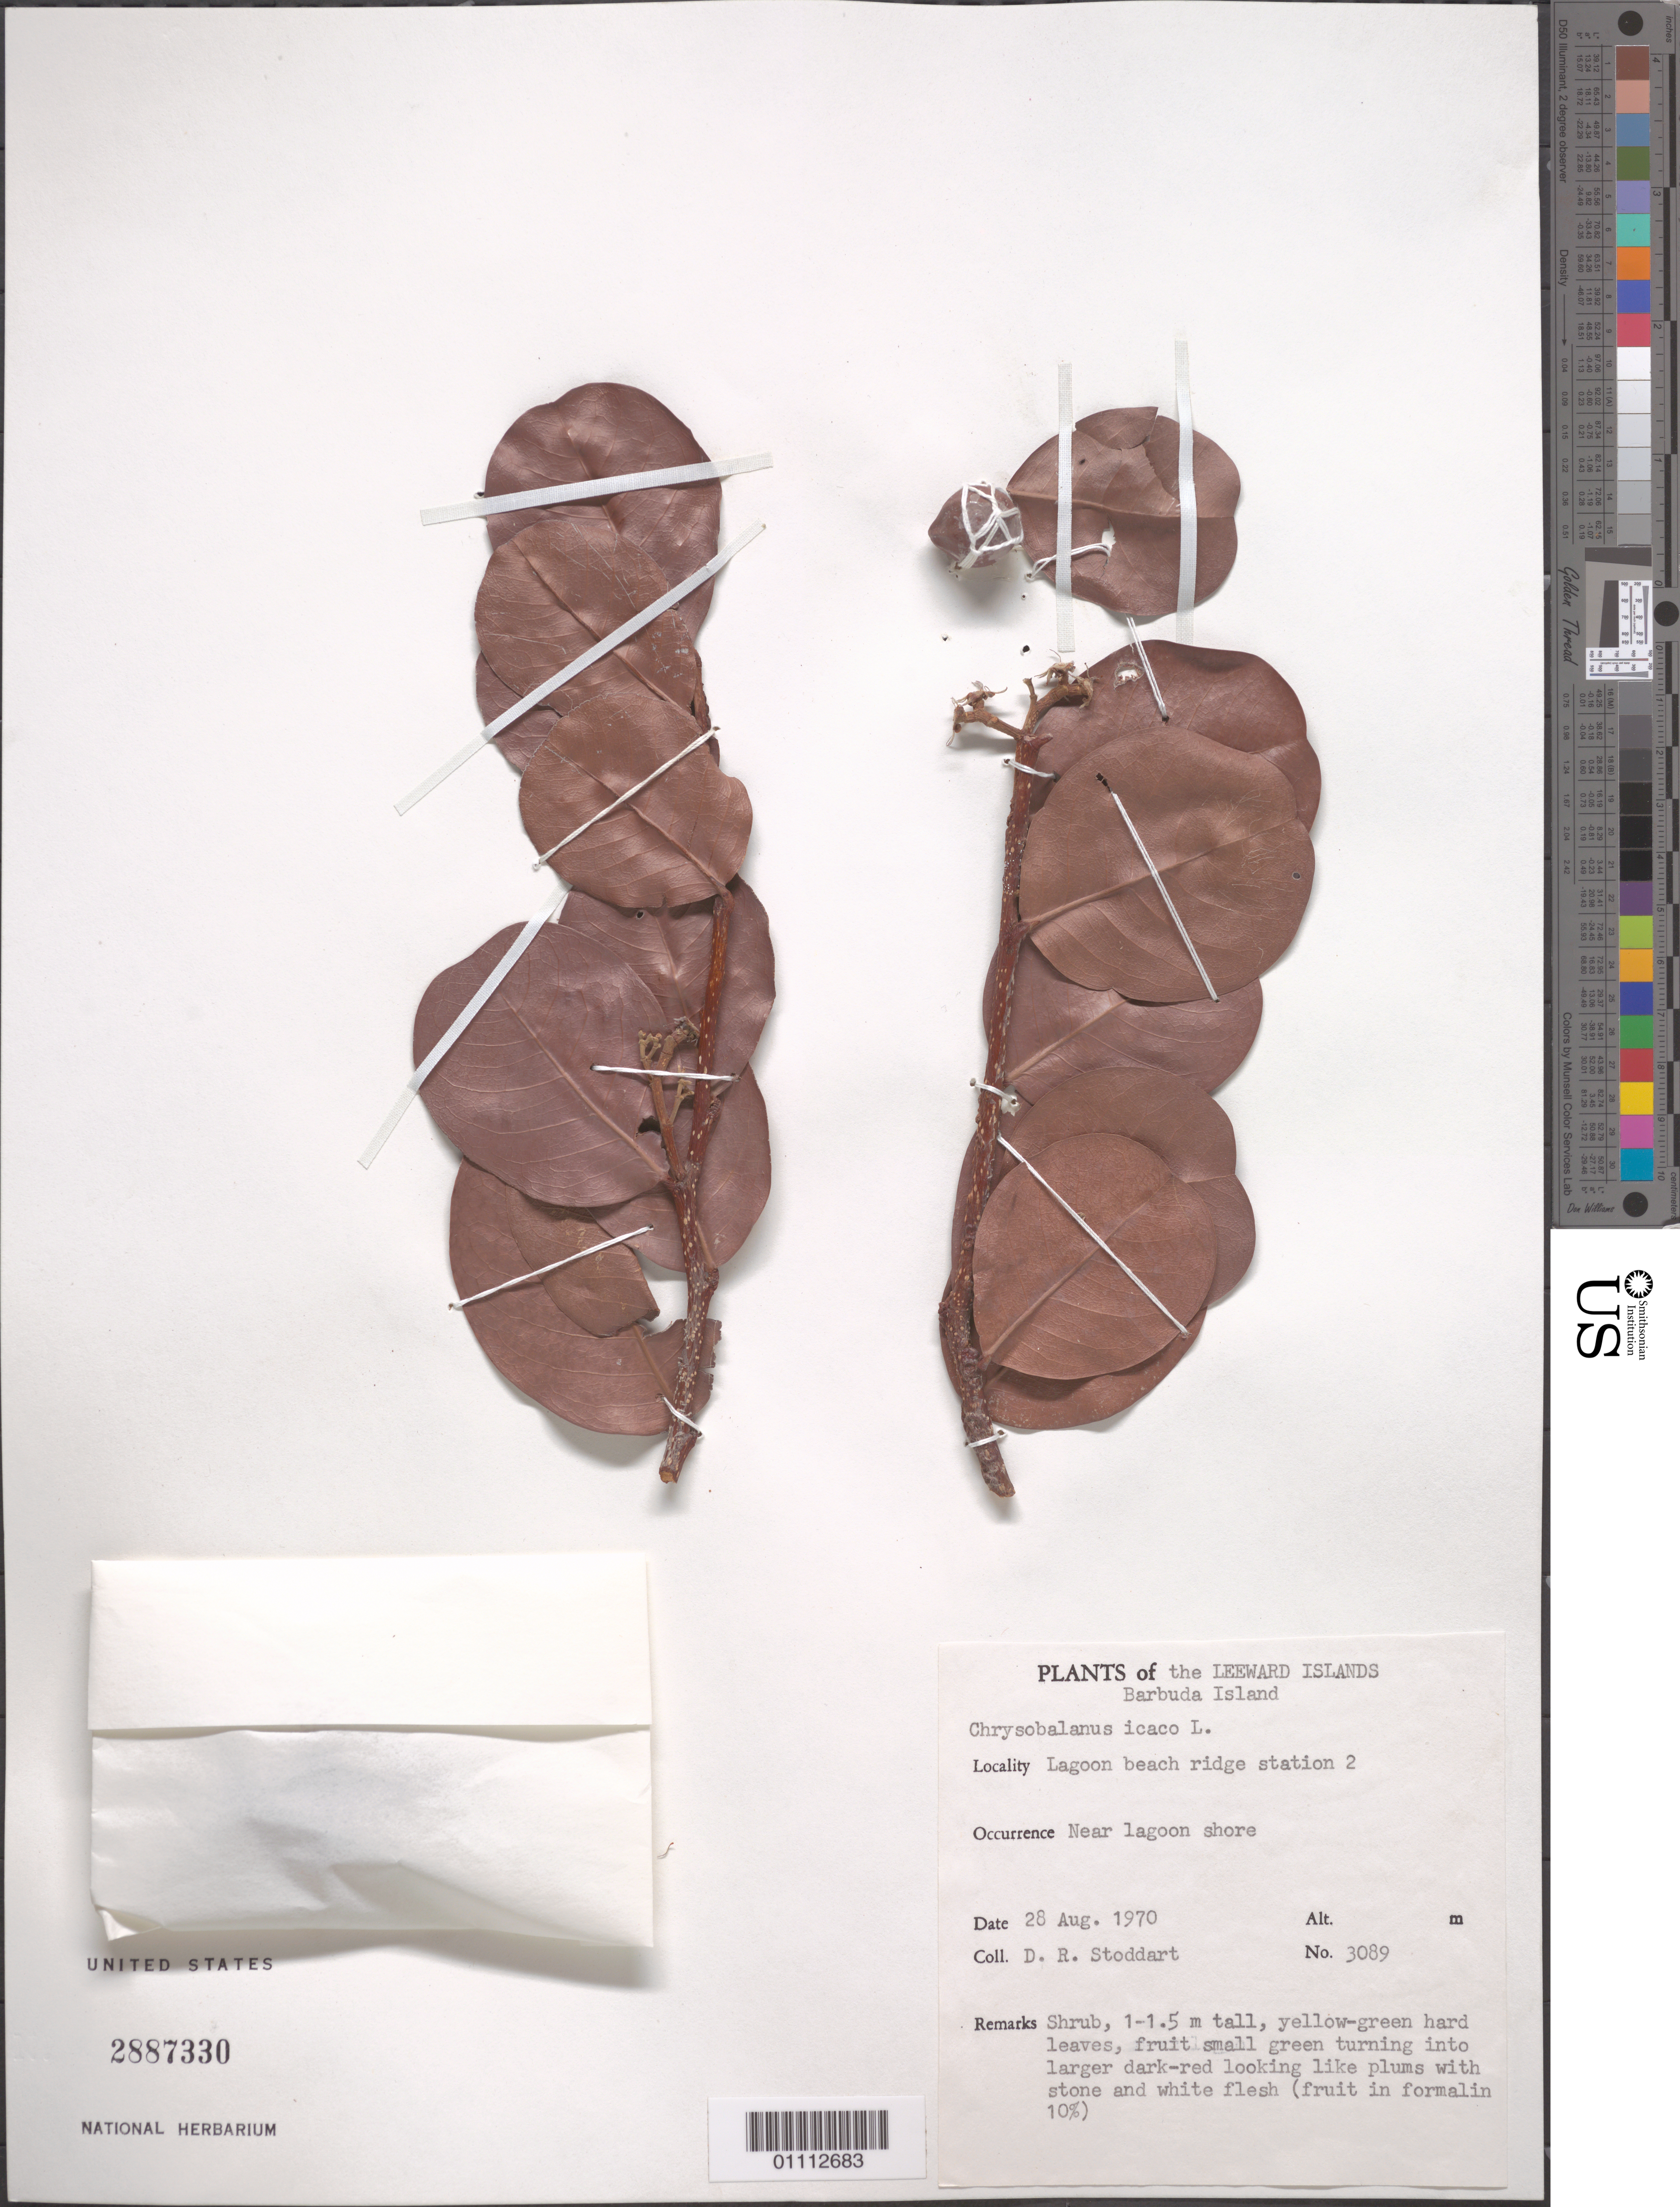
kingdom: Plantae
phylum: Tracheophyta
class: Magnoliopsida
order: Malpighiales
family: Chrysobalanaceae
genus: Chrysobalanus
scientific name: Chrysobalanus icaco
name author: L.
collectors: D. R. Stoddart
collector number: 3089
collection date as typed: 28 Aug 1970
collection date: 1970-08-28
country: Antigua and Barbuda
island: Barbuda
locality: Lagoon beach ridge station 2. Near lagoon shore.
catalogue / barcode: US 2887330